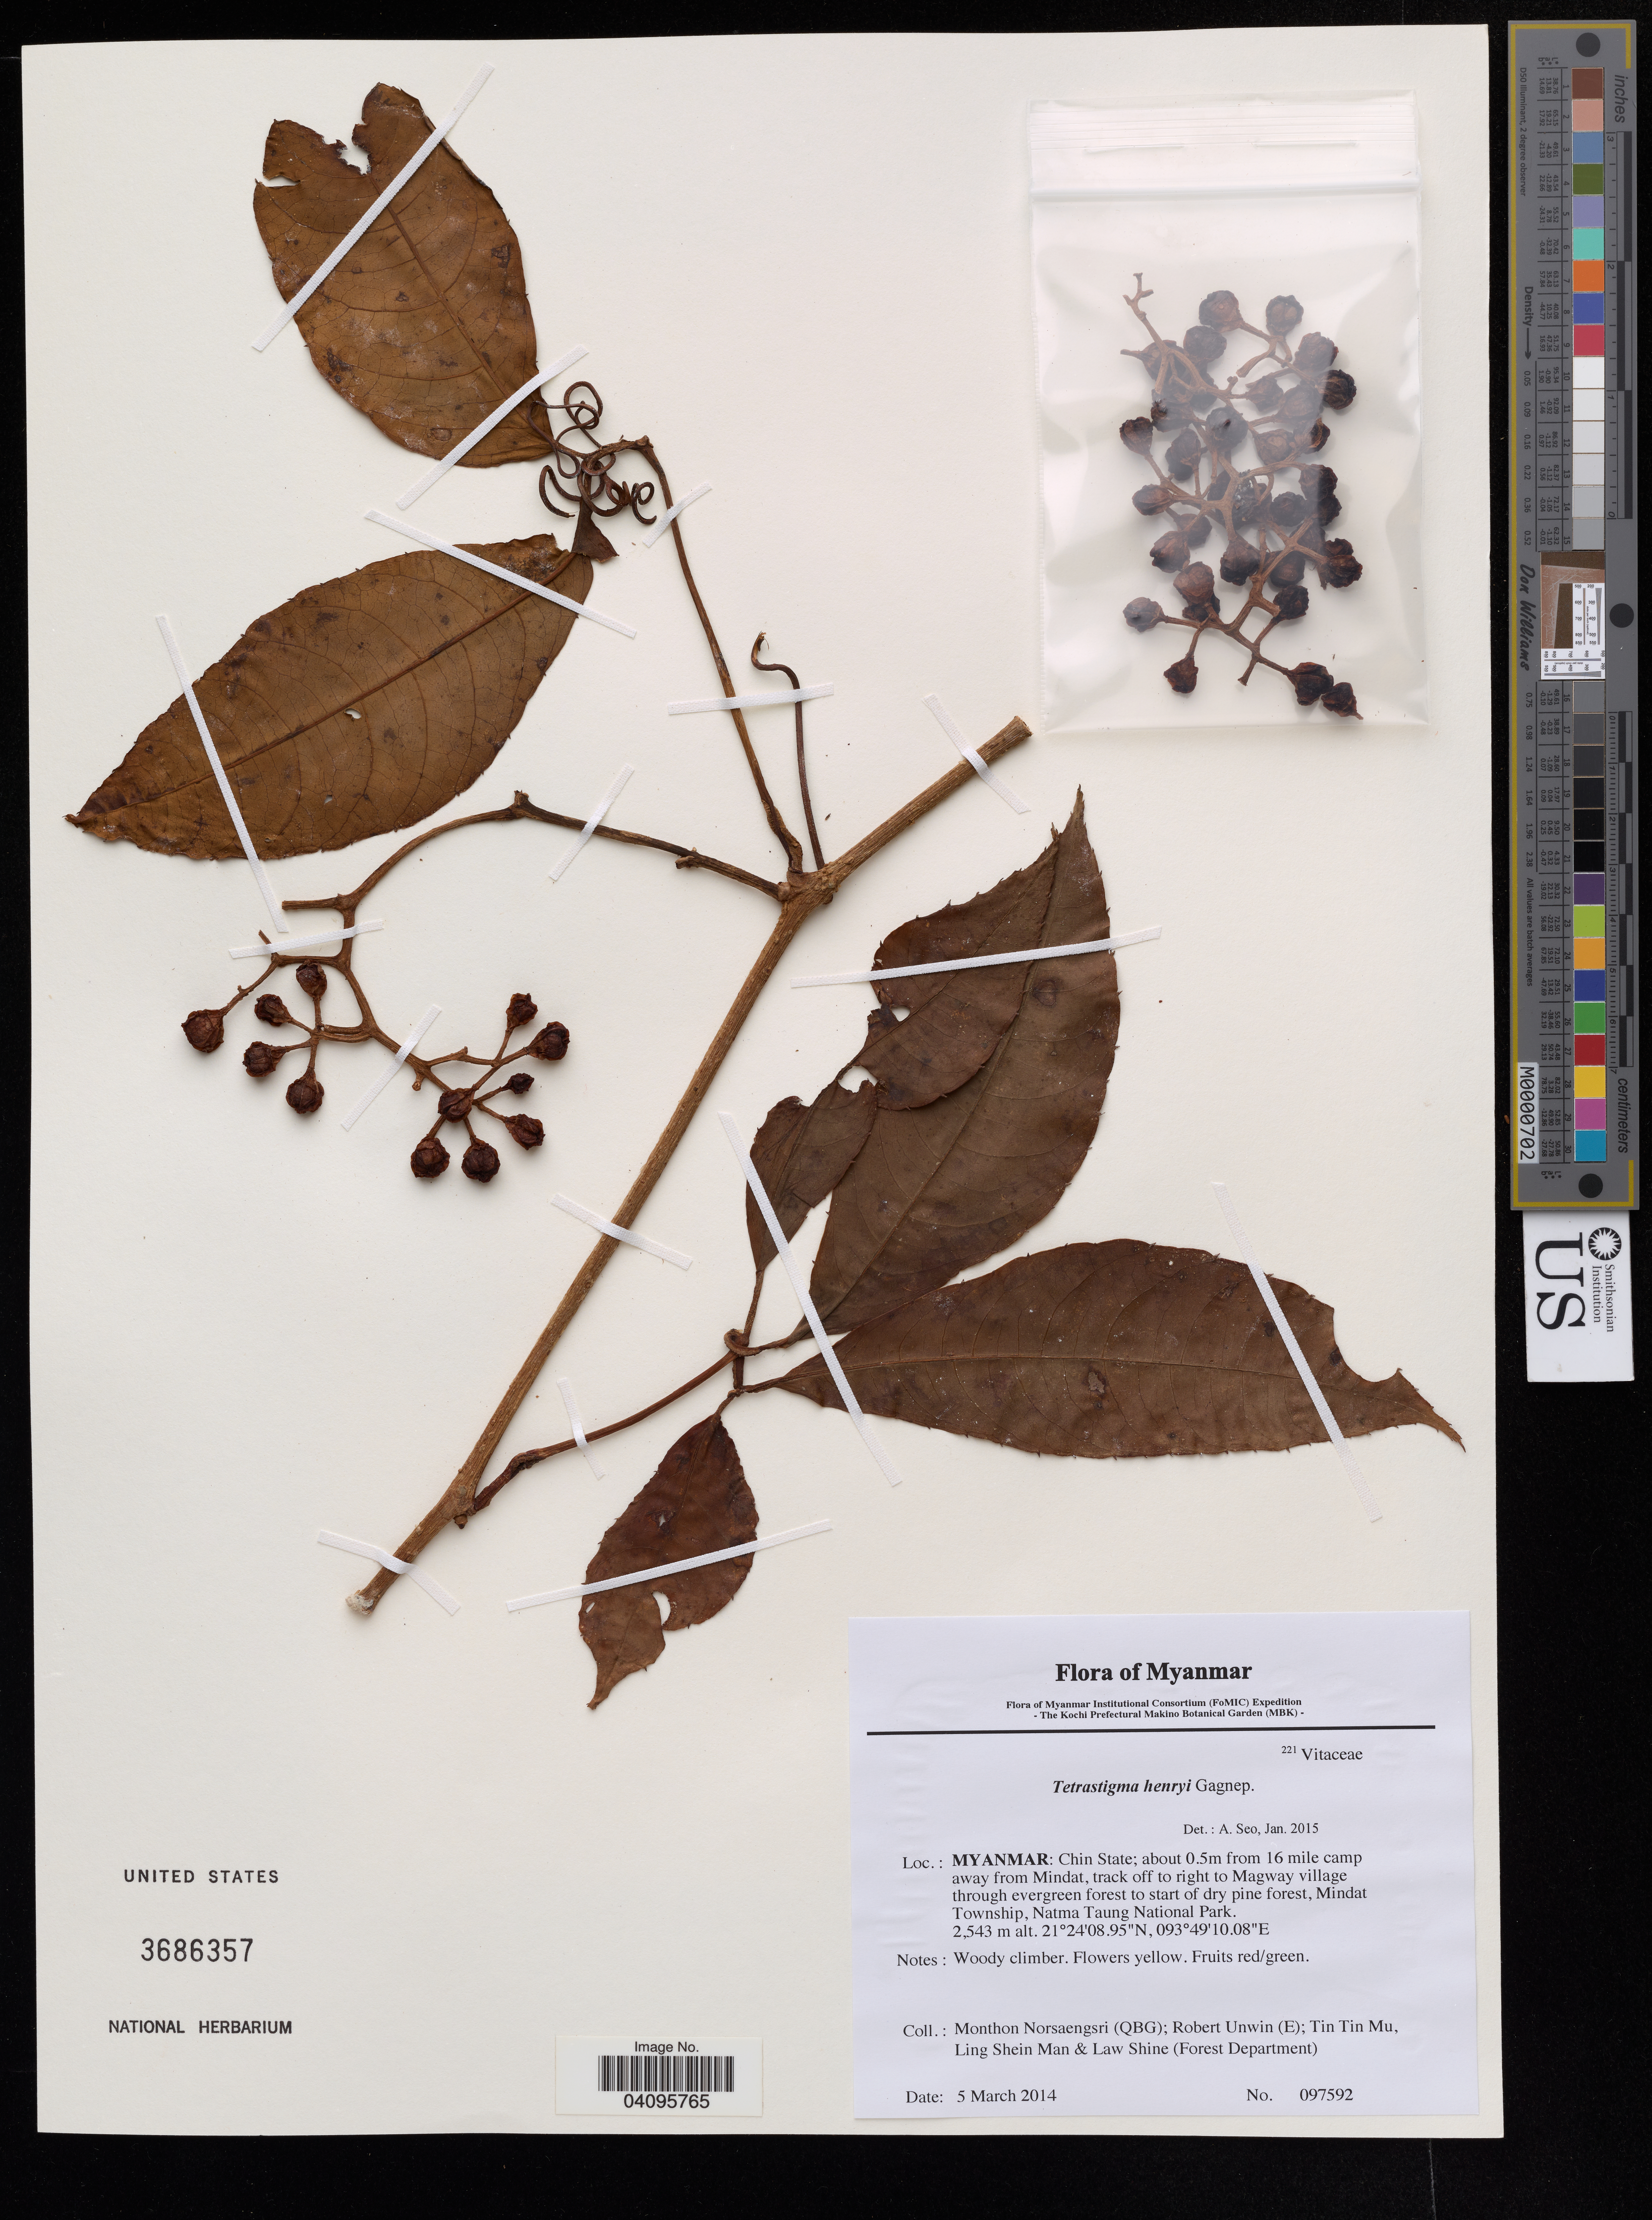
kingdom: Plantae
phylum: Tracheophyta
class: Magnoliopsida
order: Vitales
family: Vitaceae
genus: Tetrastigma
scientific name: Tetrastigma henryi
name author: Gagnep.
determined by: Seo, A.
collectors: M. Norsaengsri, R. Unwin, Tin Tin Mu, Ling Shein Man & L. Shine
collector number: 097592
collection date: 2014-03-05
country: Myanmar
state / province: Chin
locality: About 0.5m from 16 mile camp away from Mendit, track off to right to Magway village through evergreen forest to start of dry pine forest, Mindat Township, Natma Taung National Park.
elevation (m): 2543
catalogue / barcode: US 3686357